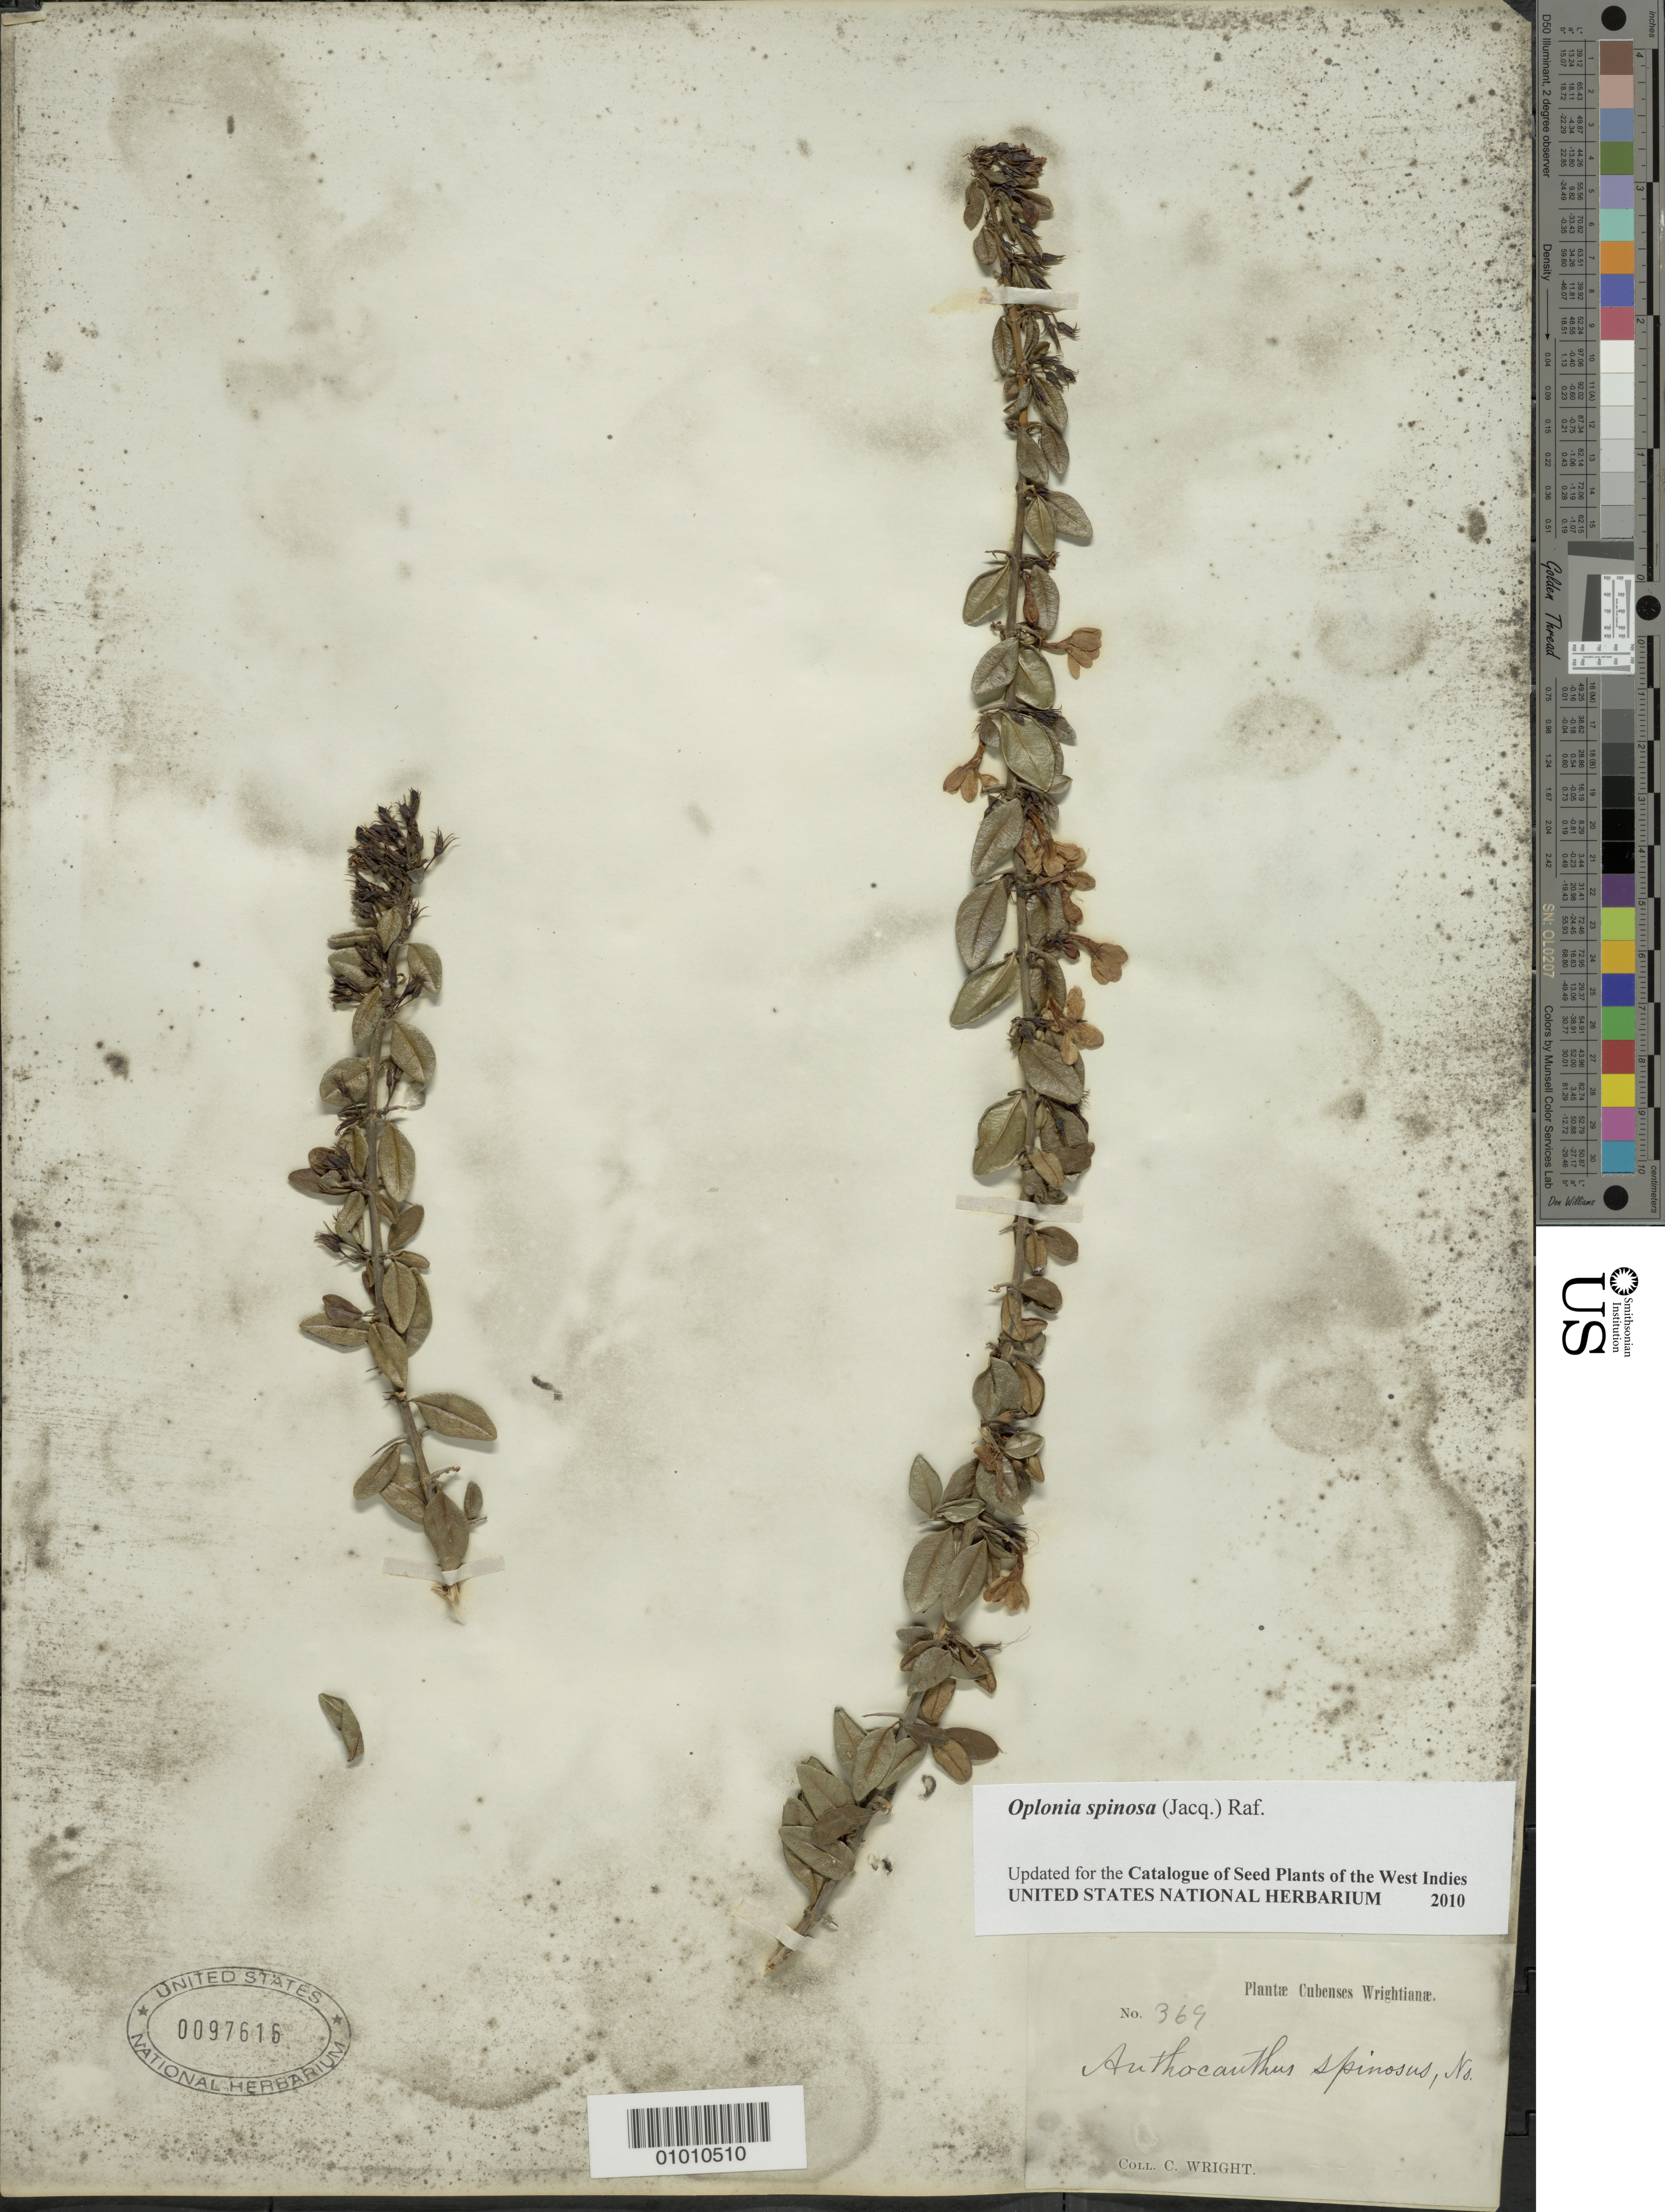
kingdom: Plantae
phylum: Tracheophyta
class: Magnoliopsida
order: Lamiales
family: Acanthaceae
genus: Oplonia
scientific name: Oplonia spinosa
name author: Raf.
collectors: C. Wright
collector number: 369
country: Cuba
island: Cuba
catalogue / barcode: US 97616